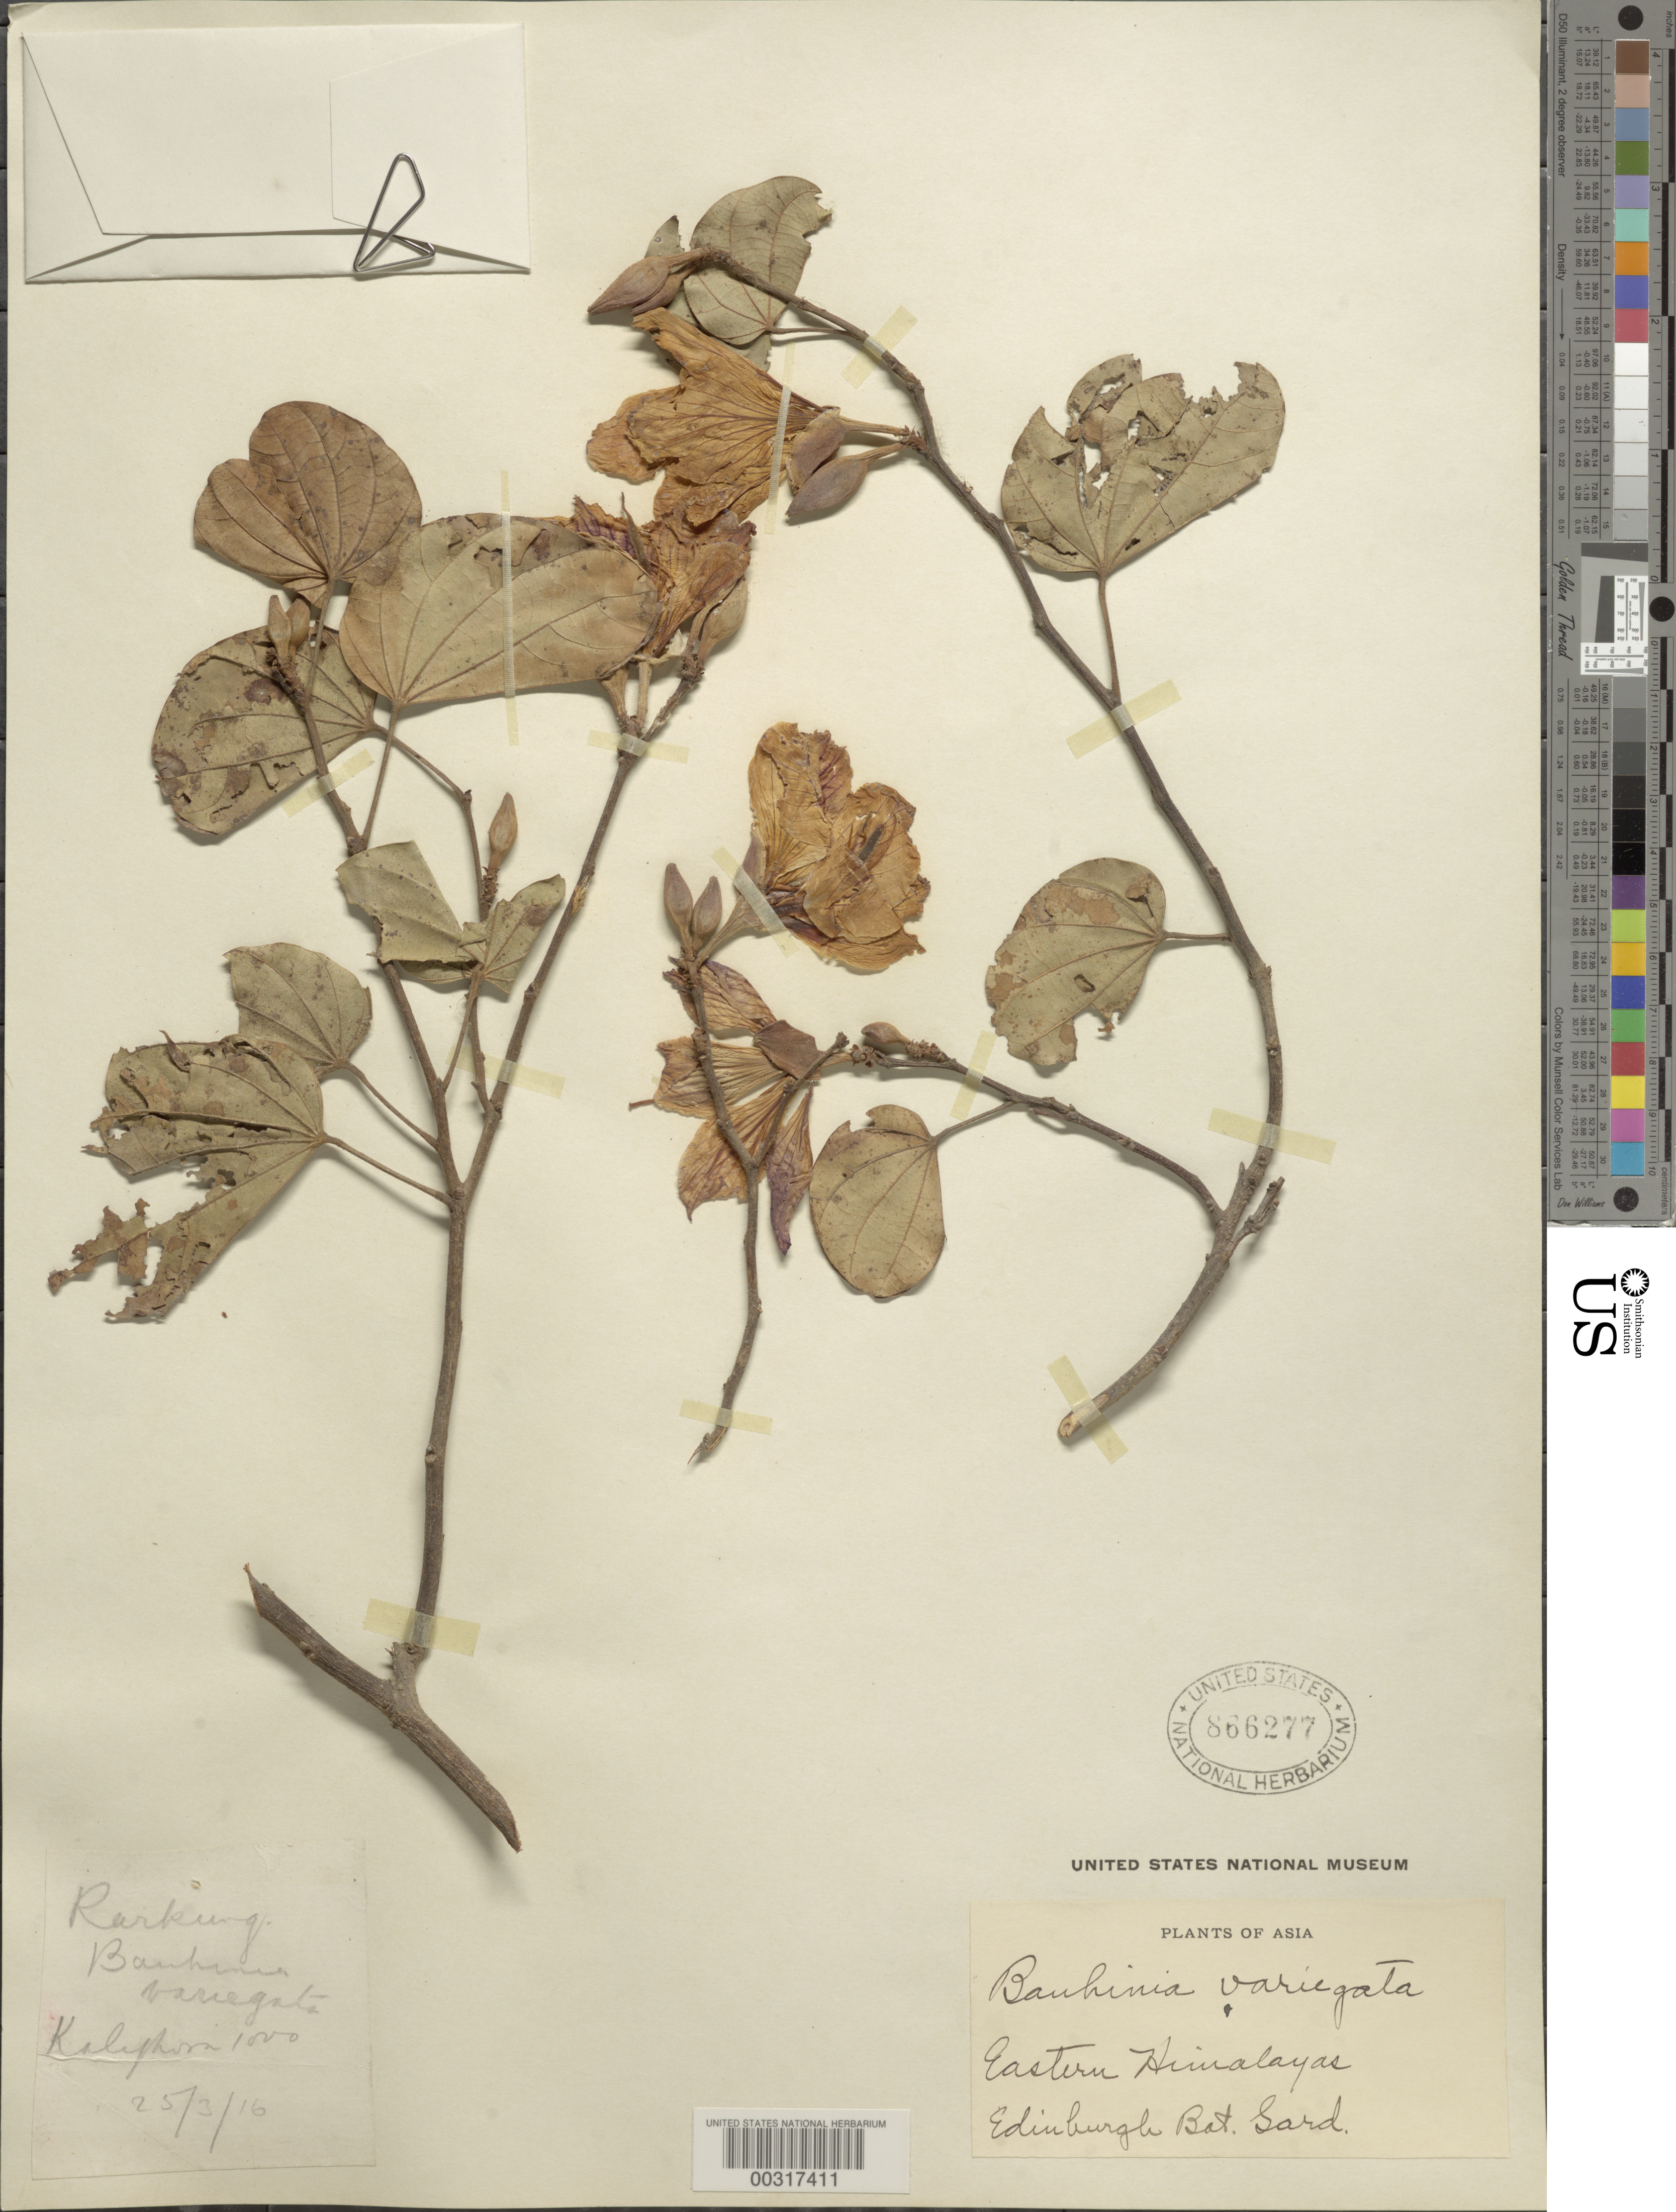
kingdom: Plantae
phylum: Tracheophyta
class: Magnoliopsida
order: Fabales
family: Fabaceae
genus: Phanera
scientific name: Phanera variegata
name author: (L.) Benth.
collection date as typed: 25 Mar 1916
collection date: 1916-03-25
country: India / Nepal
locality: Kaliphorn; eastern himalayas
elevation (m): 1000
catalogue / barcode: US 866277